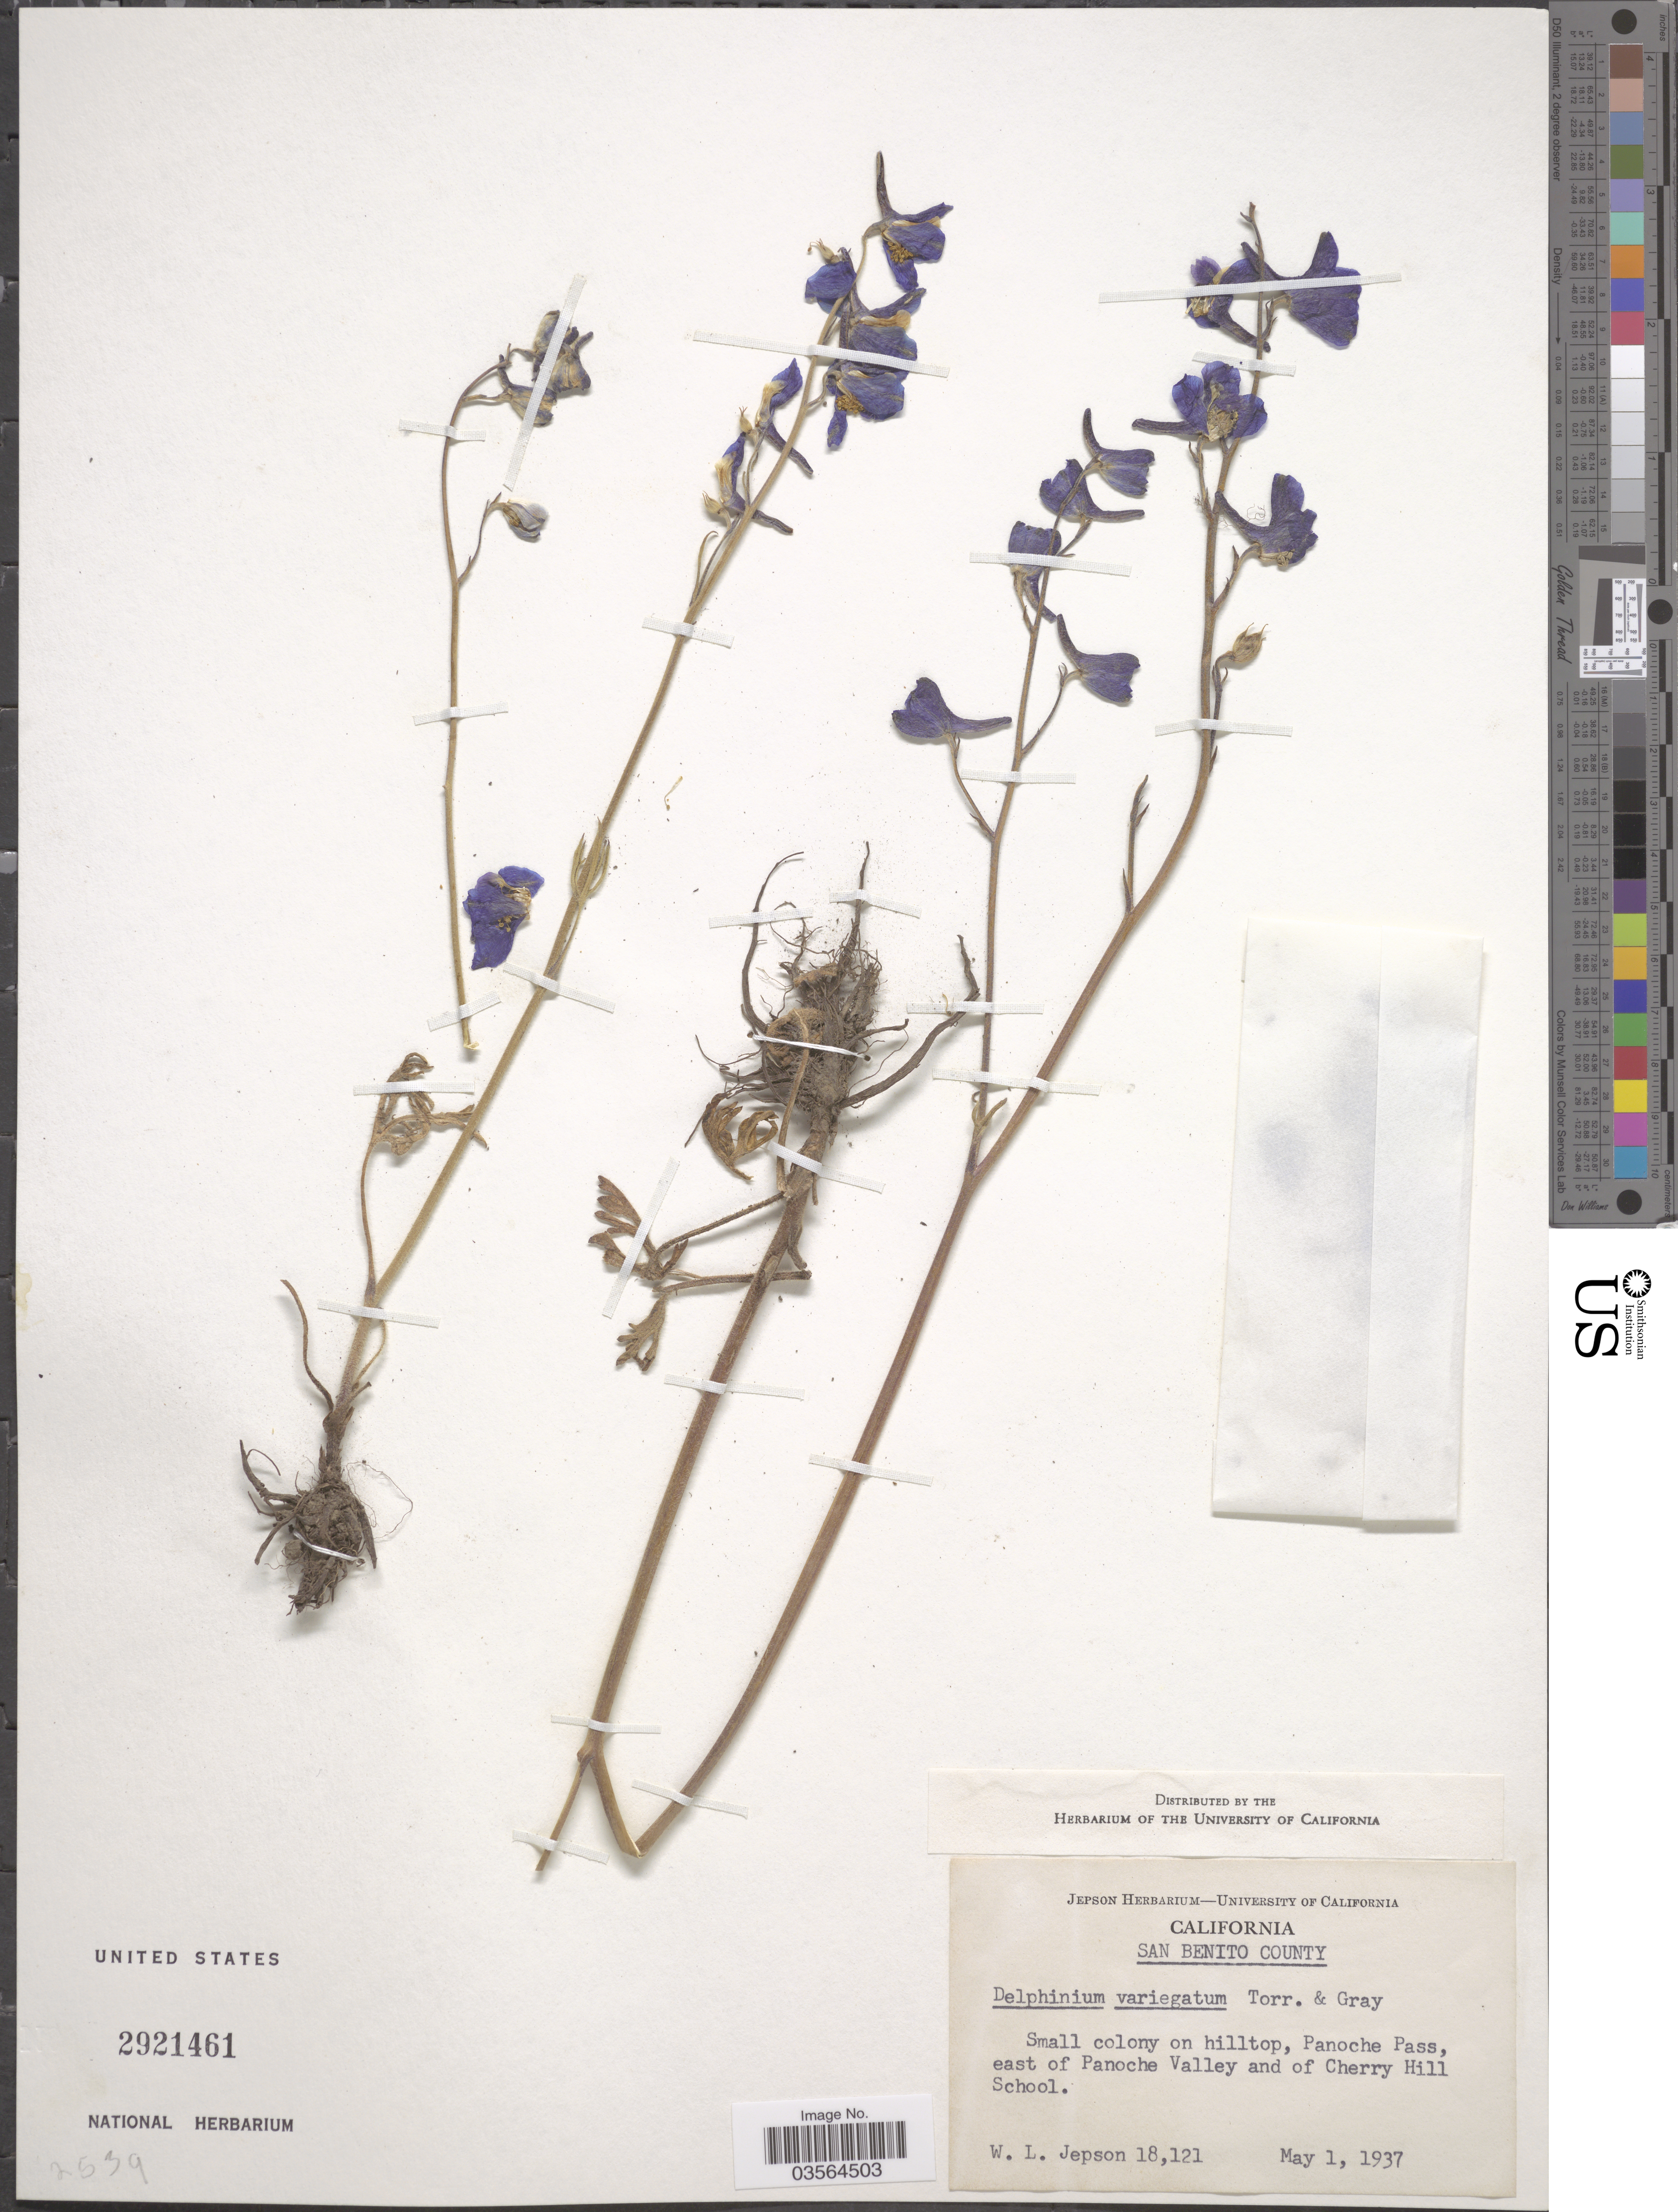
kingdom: Plantae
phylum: Tracheophyta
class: Magnoliopsida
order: Ranunculales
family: Ranunculaceae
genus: Delphinium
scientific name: Delphinium variegatum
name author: Torr. & A. Gray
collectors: W. L. Jepson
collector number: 18121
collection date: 1937-05-01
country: United States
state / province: California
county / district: San Benito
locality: San Benito County. Small colony on hilltop, Panoche Pass, east of Panoche Valley and of Cherry Hill School.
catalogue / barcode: US 2921461